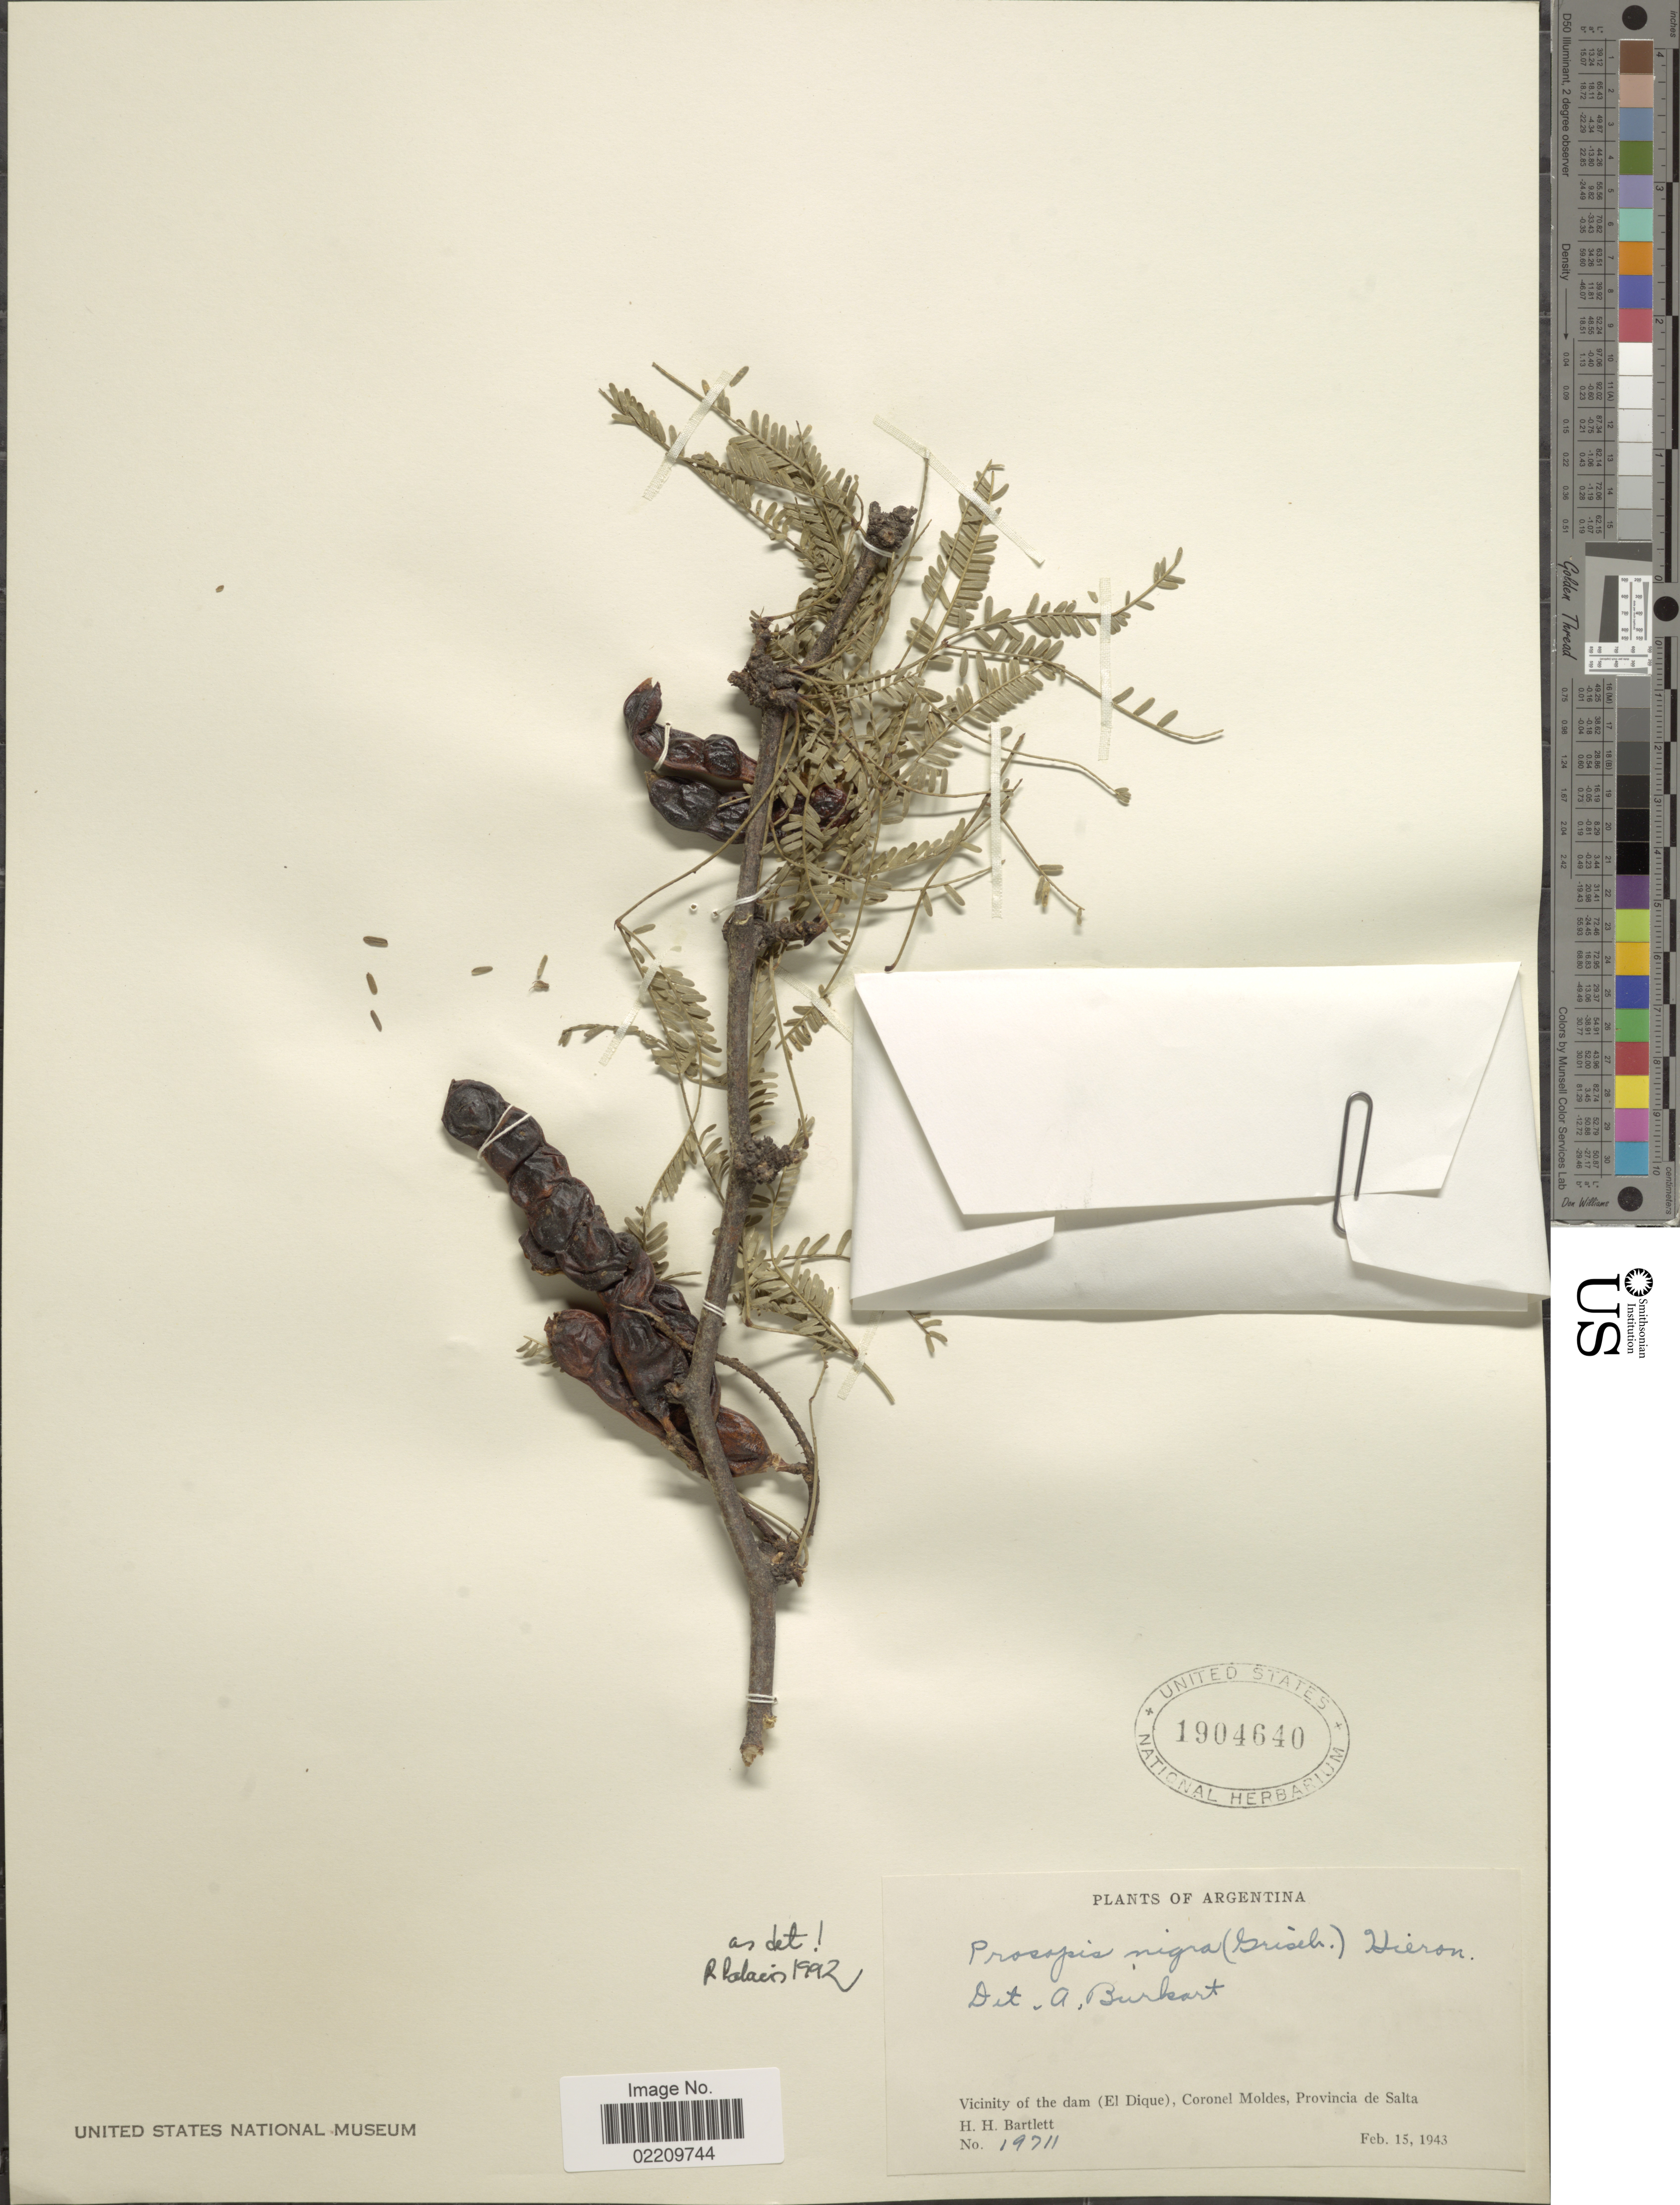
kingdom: Plantae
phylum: Tracheophyta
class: Magnoliopsida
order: Fabales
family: Fabaceae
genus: Neltuma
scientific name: Neltuma nigra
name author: (Griseb.) C. E. Hughes & G.P. Lewis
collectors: H. H. Bartlett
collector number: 19711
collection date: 1943-02-15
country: Argentina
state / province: Salta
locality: Vicinity of the dam (El Dique), Coronel Moldes, Provincia de Salta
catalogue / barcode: US 1904640